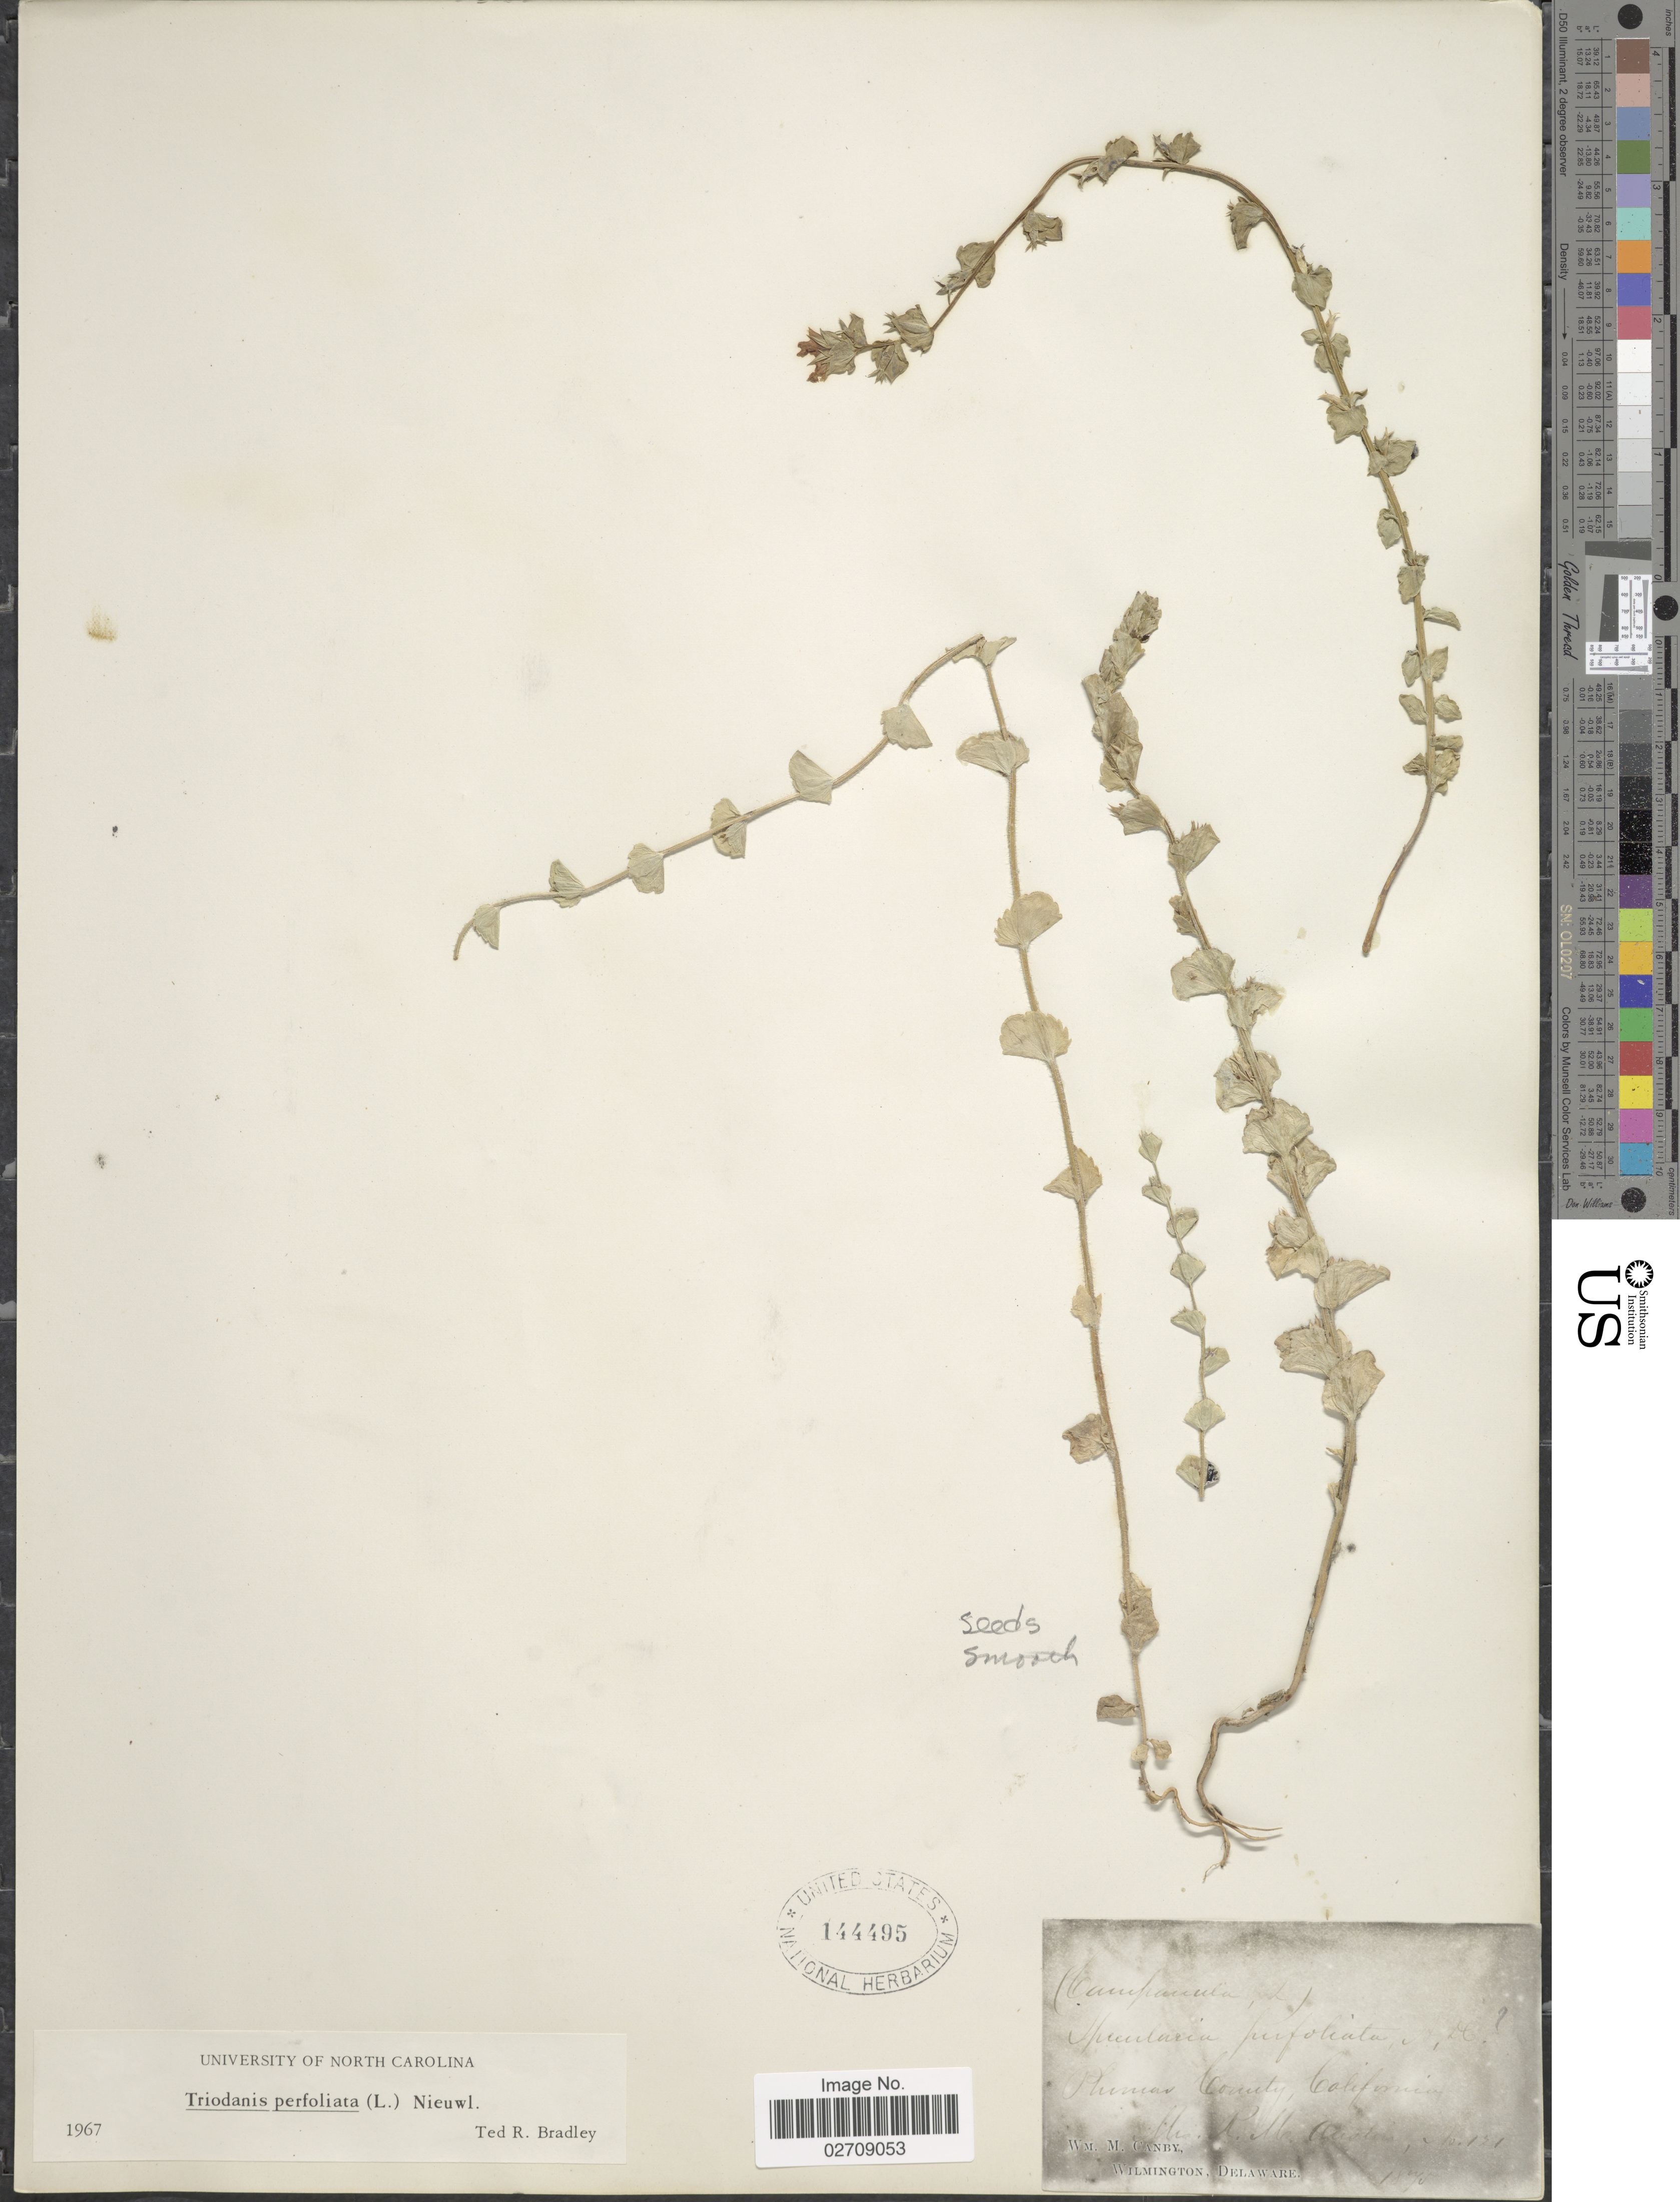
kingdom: Plantae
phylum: Tracheophyta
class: Magnoliopsida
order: Asterales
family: Campanulaceae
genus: Triodanis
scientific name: Triodanis perfoliata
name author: (L.) Nieuwl.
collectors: R. Austin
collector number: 121*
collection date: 1876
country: United States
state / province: California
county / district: Plumas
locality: Plumas County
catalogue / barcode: US 144495